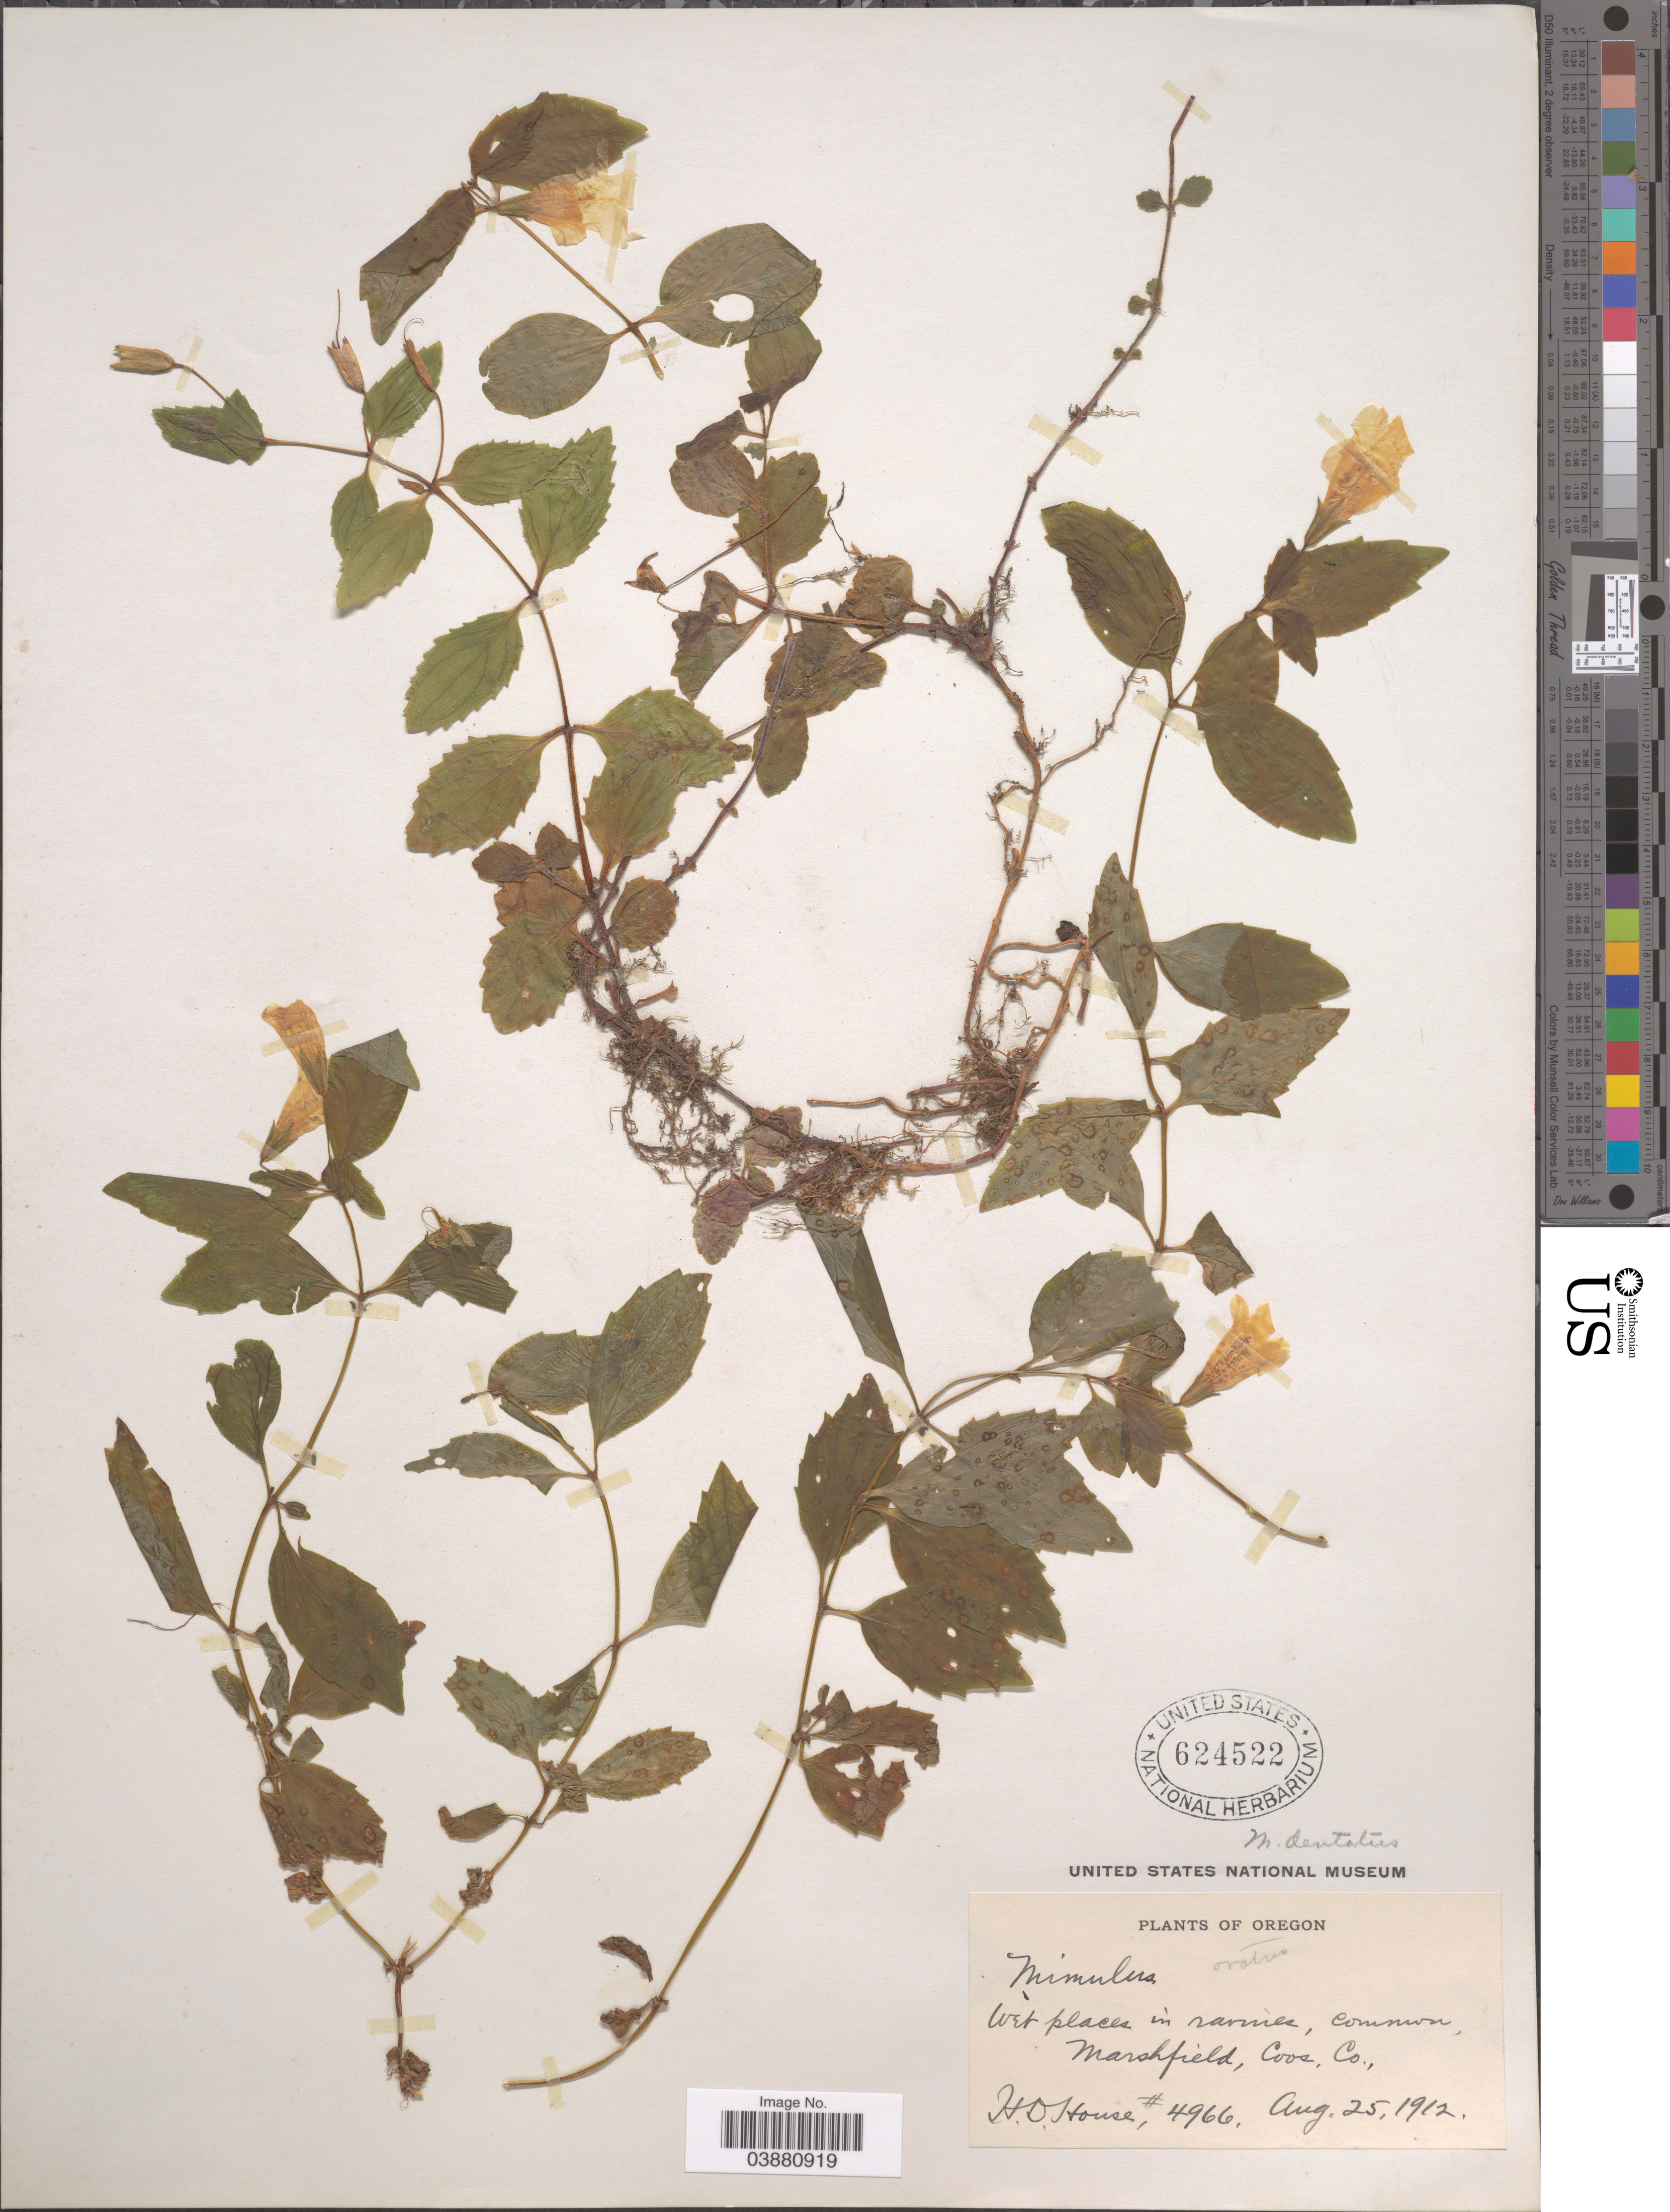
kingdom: Plantae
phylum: Tracheophyta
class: Magnoliopsida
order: Lamiales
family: Phrymaceae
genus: Mimulus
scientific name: Mimulus dentatus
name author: Nutt. ex Benth.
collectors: H. D. House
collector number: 4966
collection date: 1912-08-25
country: United States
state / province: Oregon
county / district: Coos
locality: Wet places in ravines, common, marshfield, Coos Co.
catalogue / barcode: US 624522